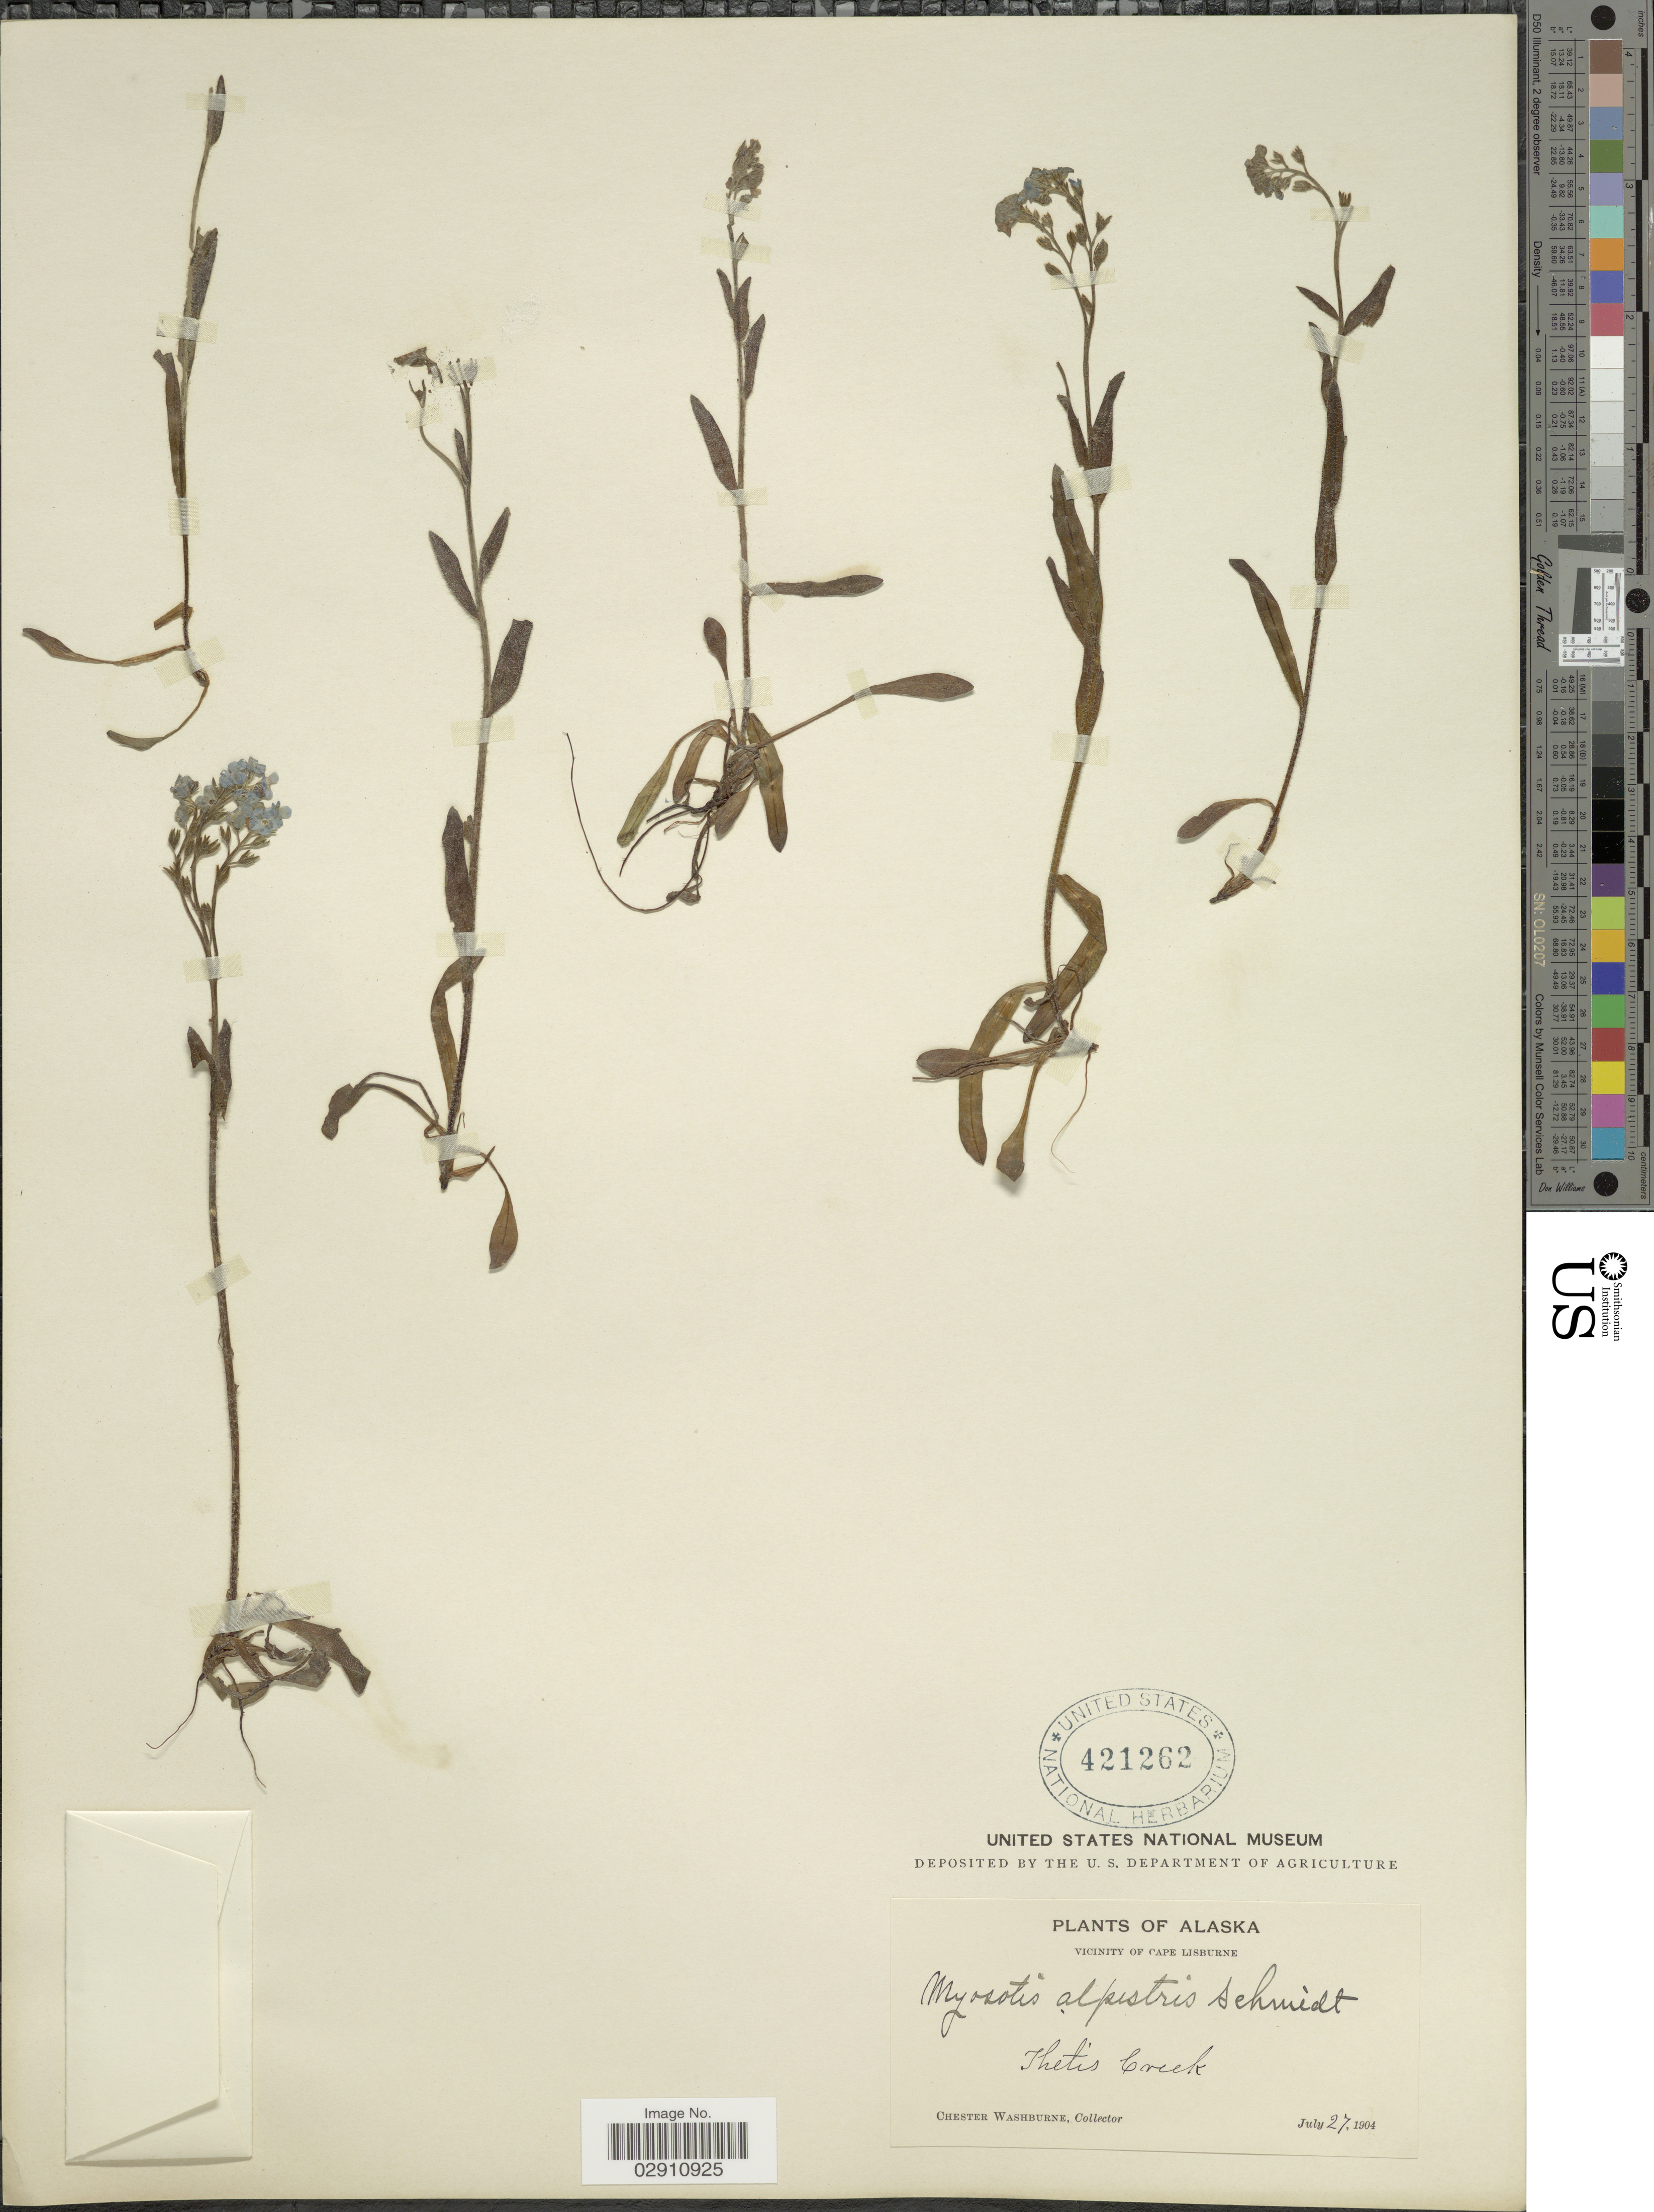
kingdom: Plantae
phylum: Tracheophyta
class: Magnoliopsida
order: Boraginales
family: Boraginaceae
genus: Myosotis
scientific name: Myosotis alpestris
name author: F.W. Schmidt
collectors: C. Washburne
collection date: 1904-07-27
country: United States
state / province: Alaska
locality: Vicinity of Cape Lisburne. Thetis Creek.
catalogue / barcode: US 421262